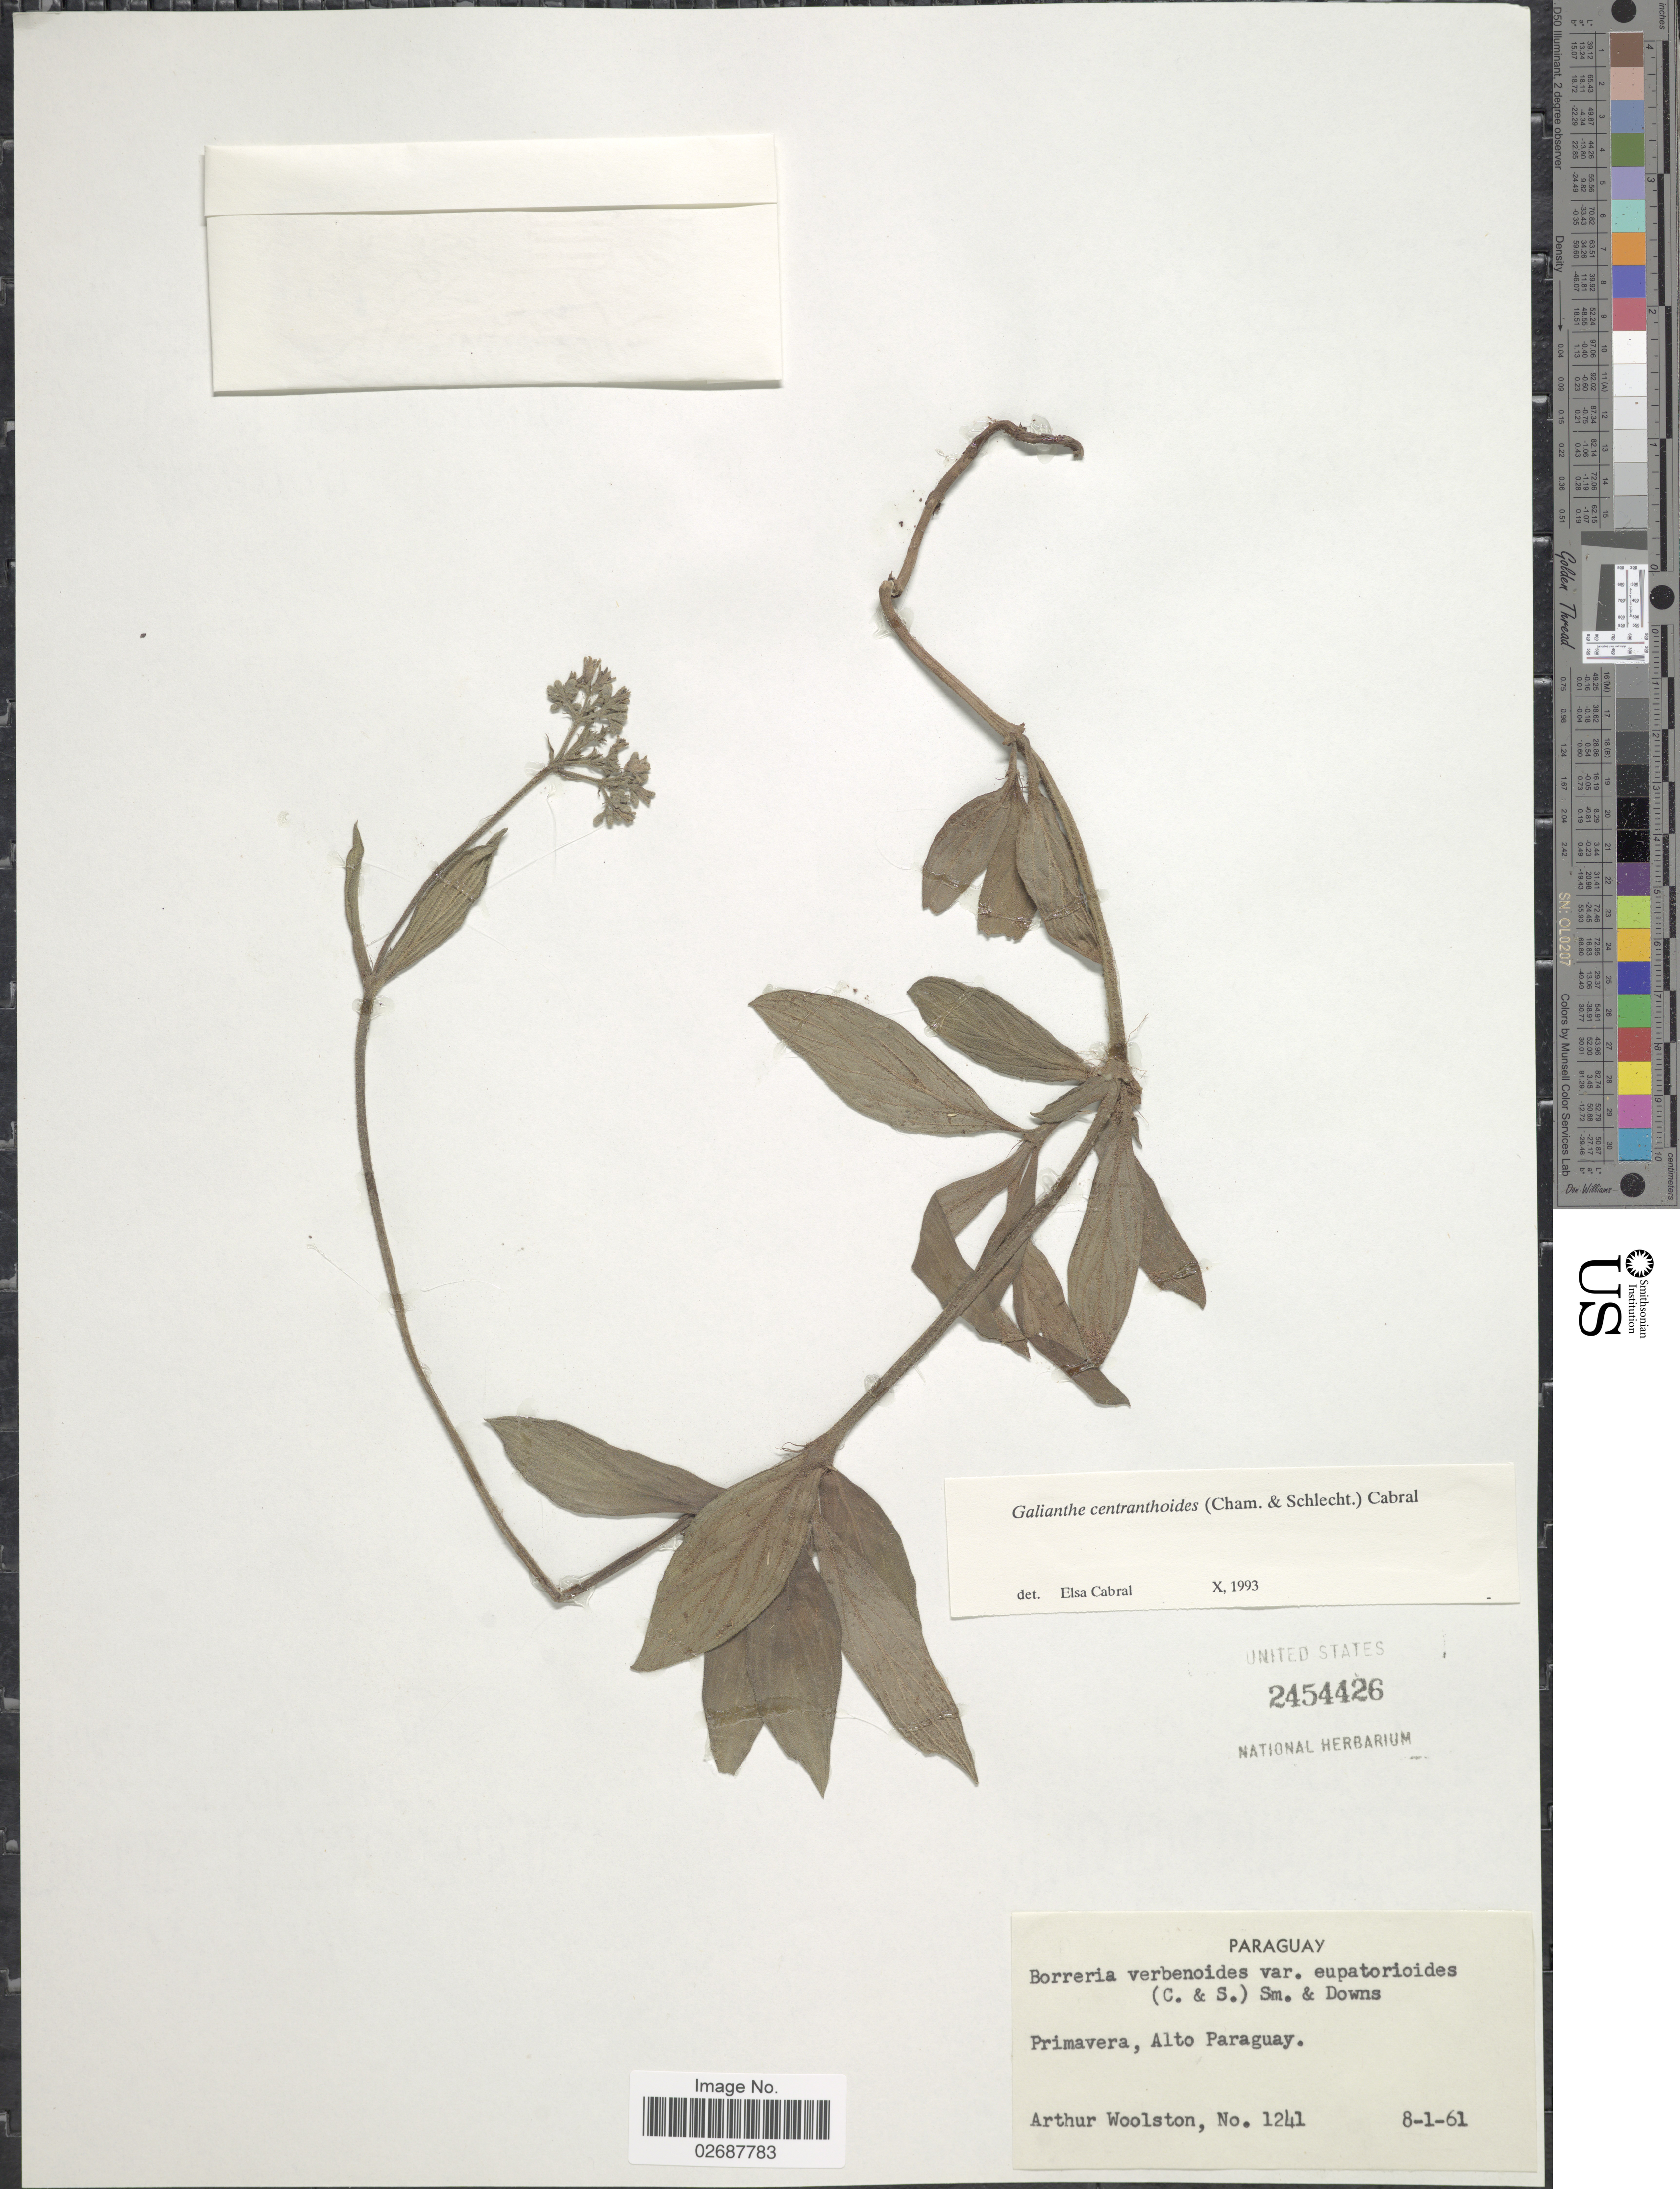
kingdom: Plantae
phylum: Tracheophyta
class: Magnoliopsida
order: Gentianales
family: Rubiaceae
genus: Galianthe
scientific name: Galianthe centranthoides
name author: (Cham. & Schltdl.) E.L. Cabral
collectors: A. L. Woolston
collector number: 1241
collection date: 1961-01-08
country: Paraguay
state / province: Alto Paraguay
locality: Primavera.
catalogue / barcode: US 2454426